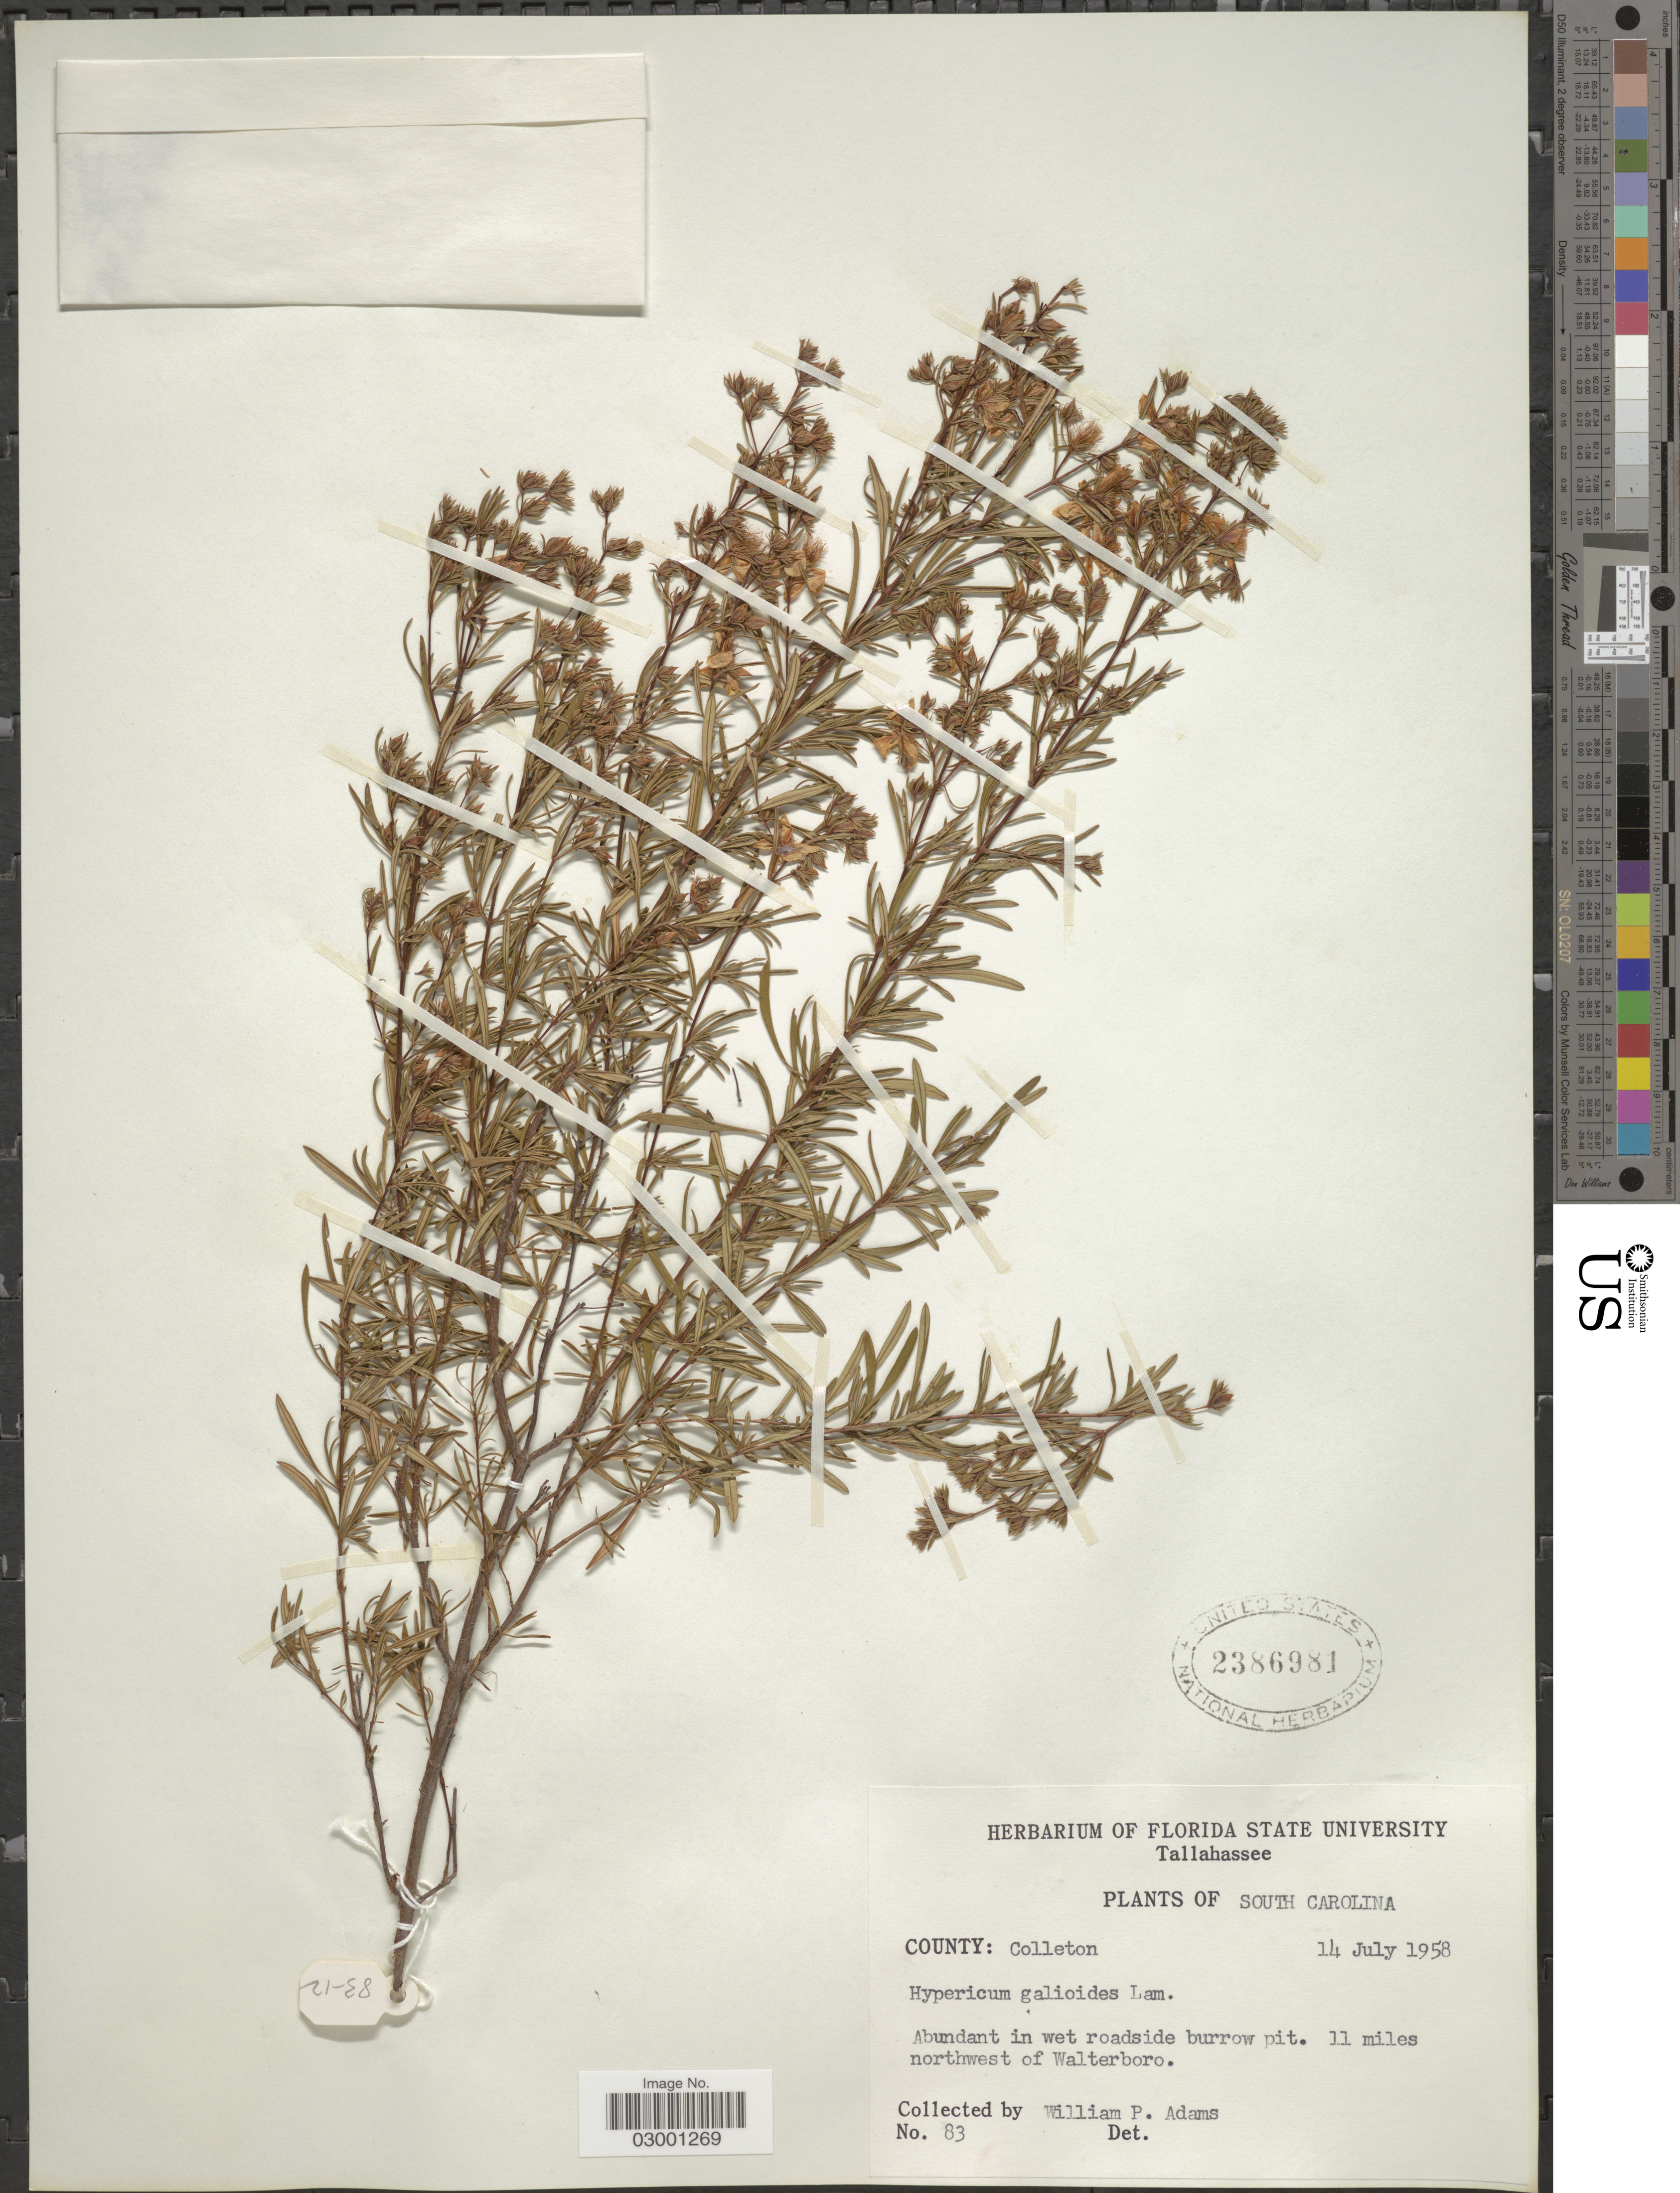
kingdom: Plantae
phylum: Tracheophyta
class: Magnoliopsida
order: Malpighiales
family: Hypericaceae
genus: Hypericum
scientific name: Hypericum galioides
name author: Lam.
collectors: W. P. Adams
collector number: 83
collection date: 1958-07-14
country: United States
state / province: South Carolina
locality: County: Colleton. 11 miles northwest of Walterboro.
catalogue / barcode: US 2386981